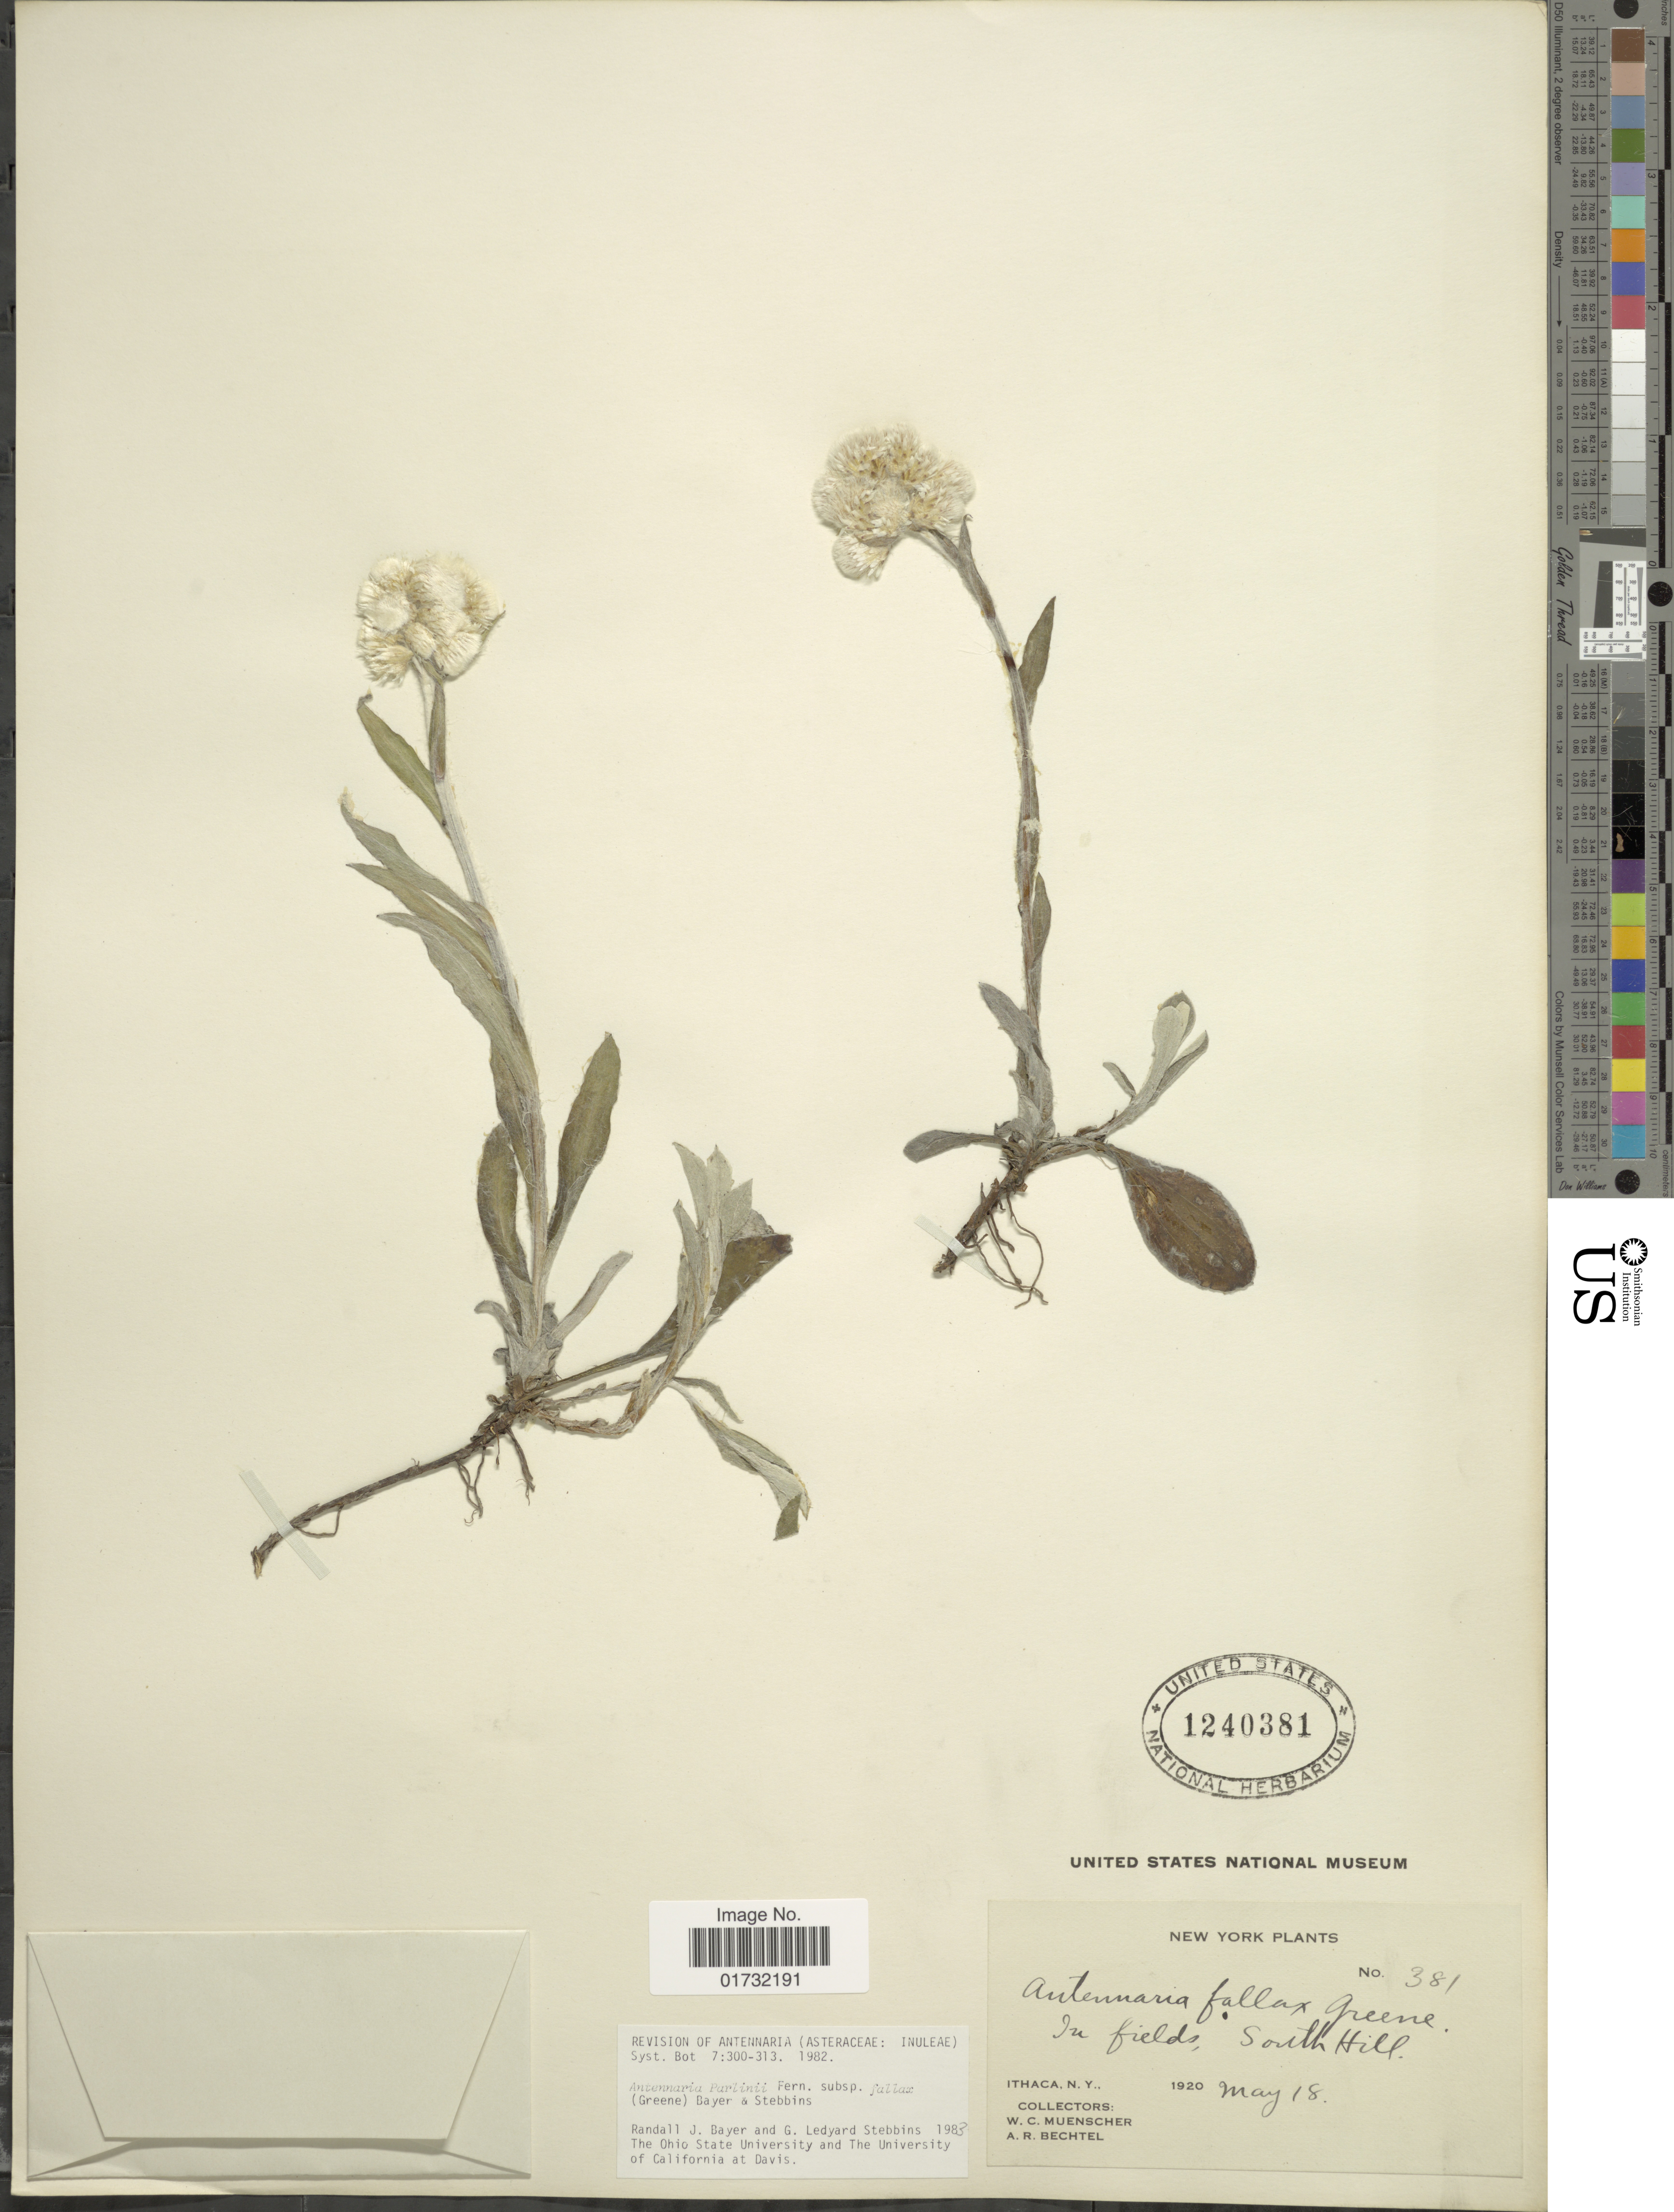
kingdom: Plantae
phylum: Tracheophyta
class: Magnoliopsida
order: Asterales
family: Asteraceae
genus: Antennaria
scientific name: Antennaria parlinii subsp. fallax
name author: (Greene) R.J. Bayer & Stebbins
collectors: W. Muenscher & A. Bechtel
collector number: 381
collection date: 1920-05-18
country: United States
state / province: New York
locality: South Hill. Ithaca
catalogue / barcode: US 1240381